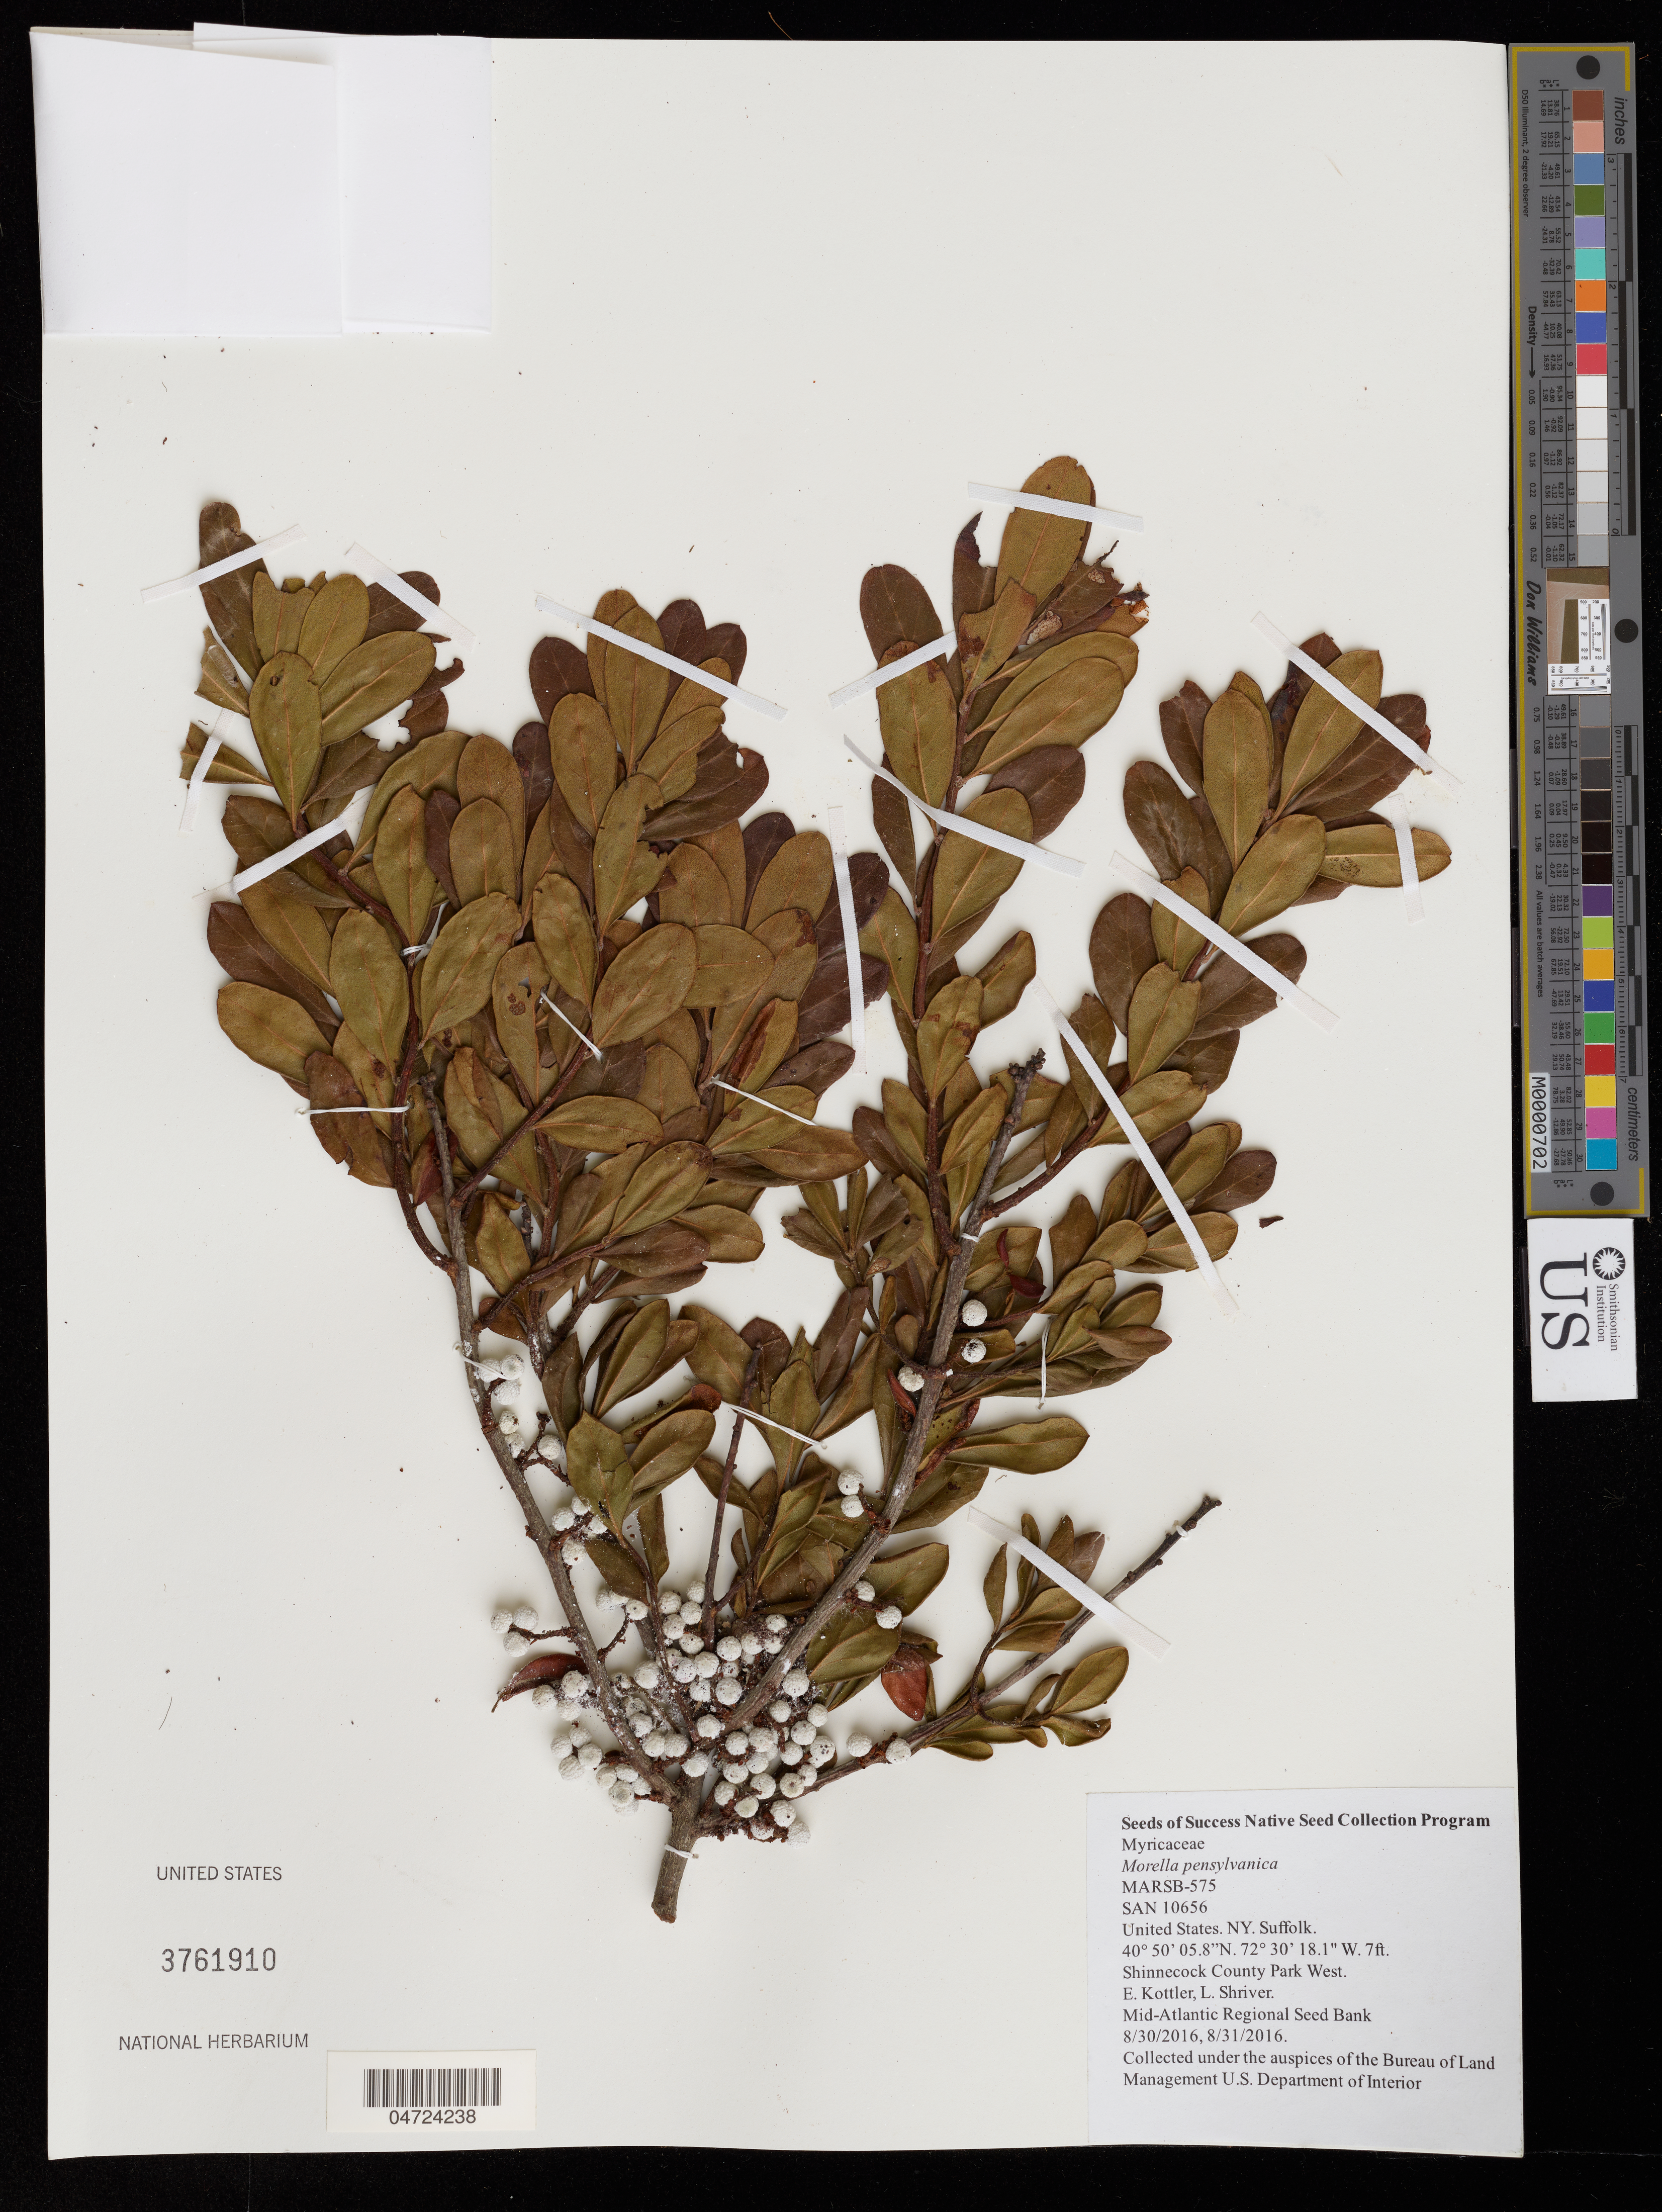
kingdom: Plantae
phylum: Tracheophyta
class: Magnoliopsida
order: Fagales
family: Myricaceae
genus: Morella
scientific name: Morella pensylvanica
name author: (Mirb.) Kartesz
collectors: E. Kottler & L. Shriver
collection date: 2016-08-30/2016-08-31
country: United States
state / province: New York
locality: Suffolk. Shinnecock County Park West.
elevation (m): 2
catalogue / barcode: US 3761910